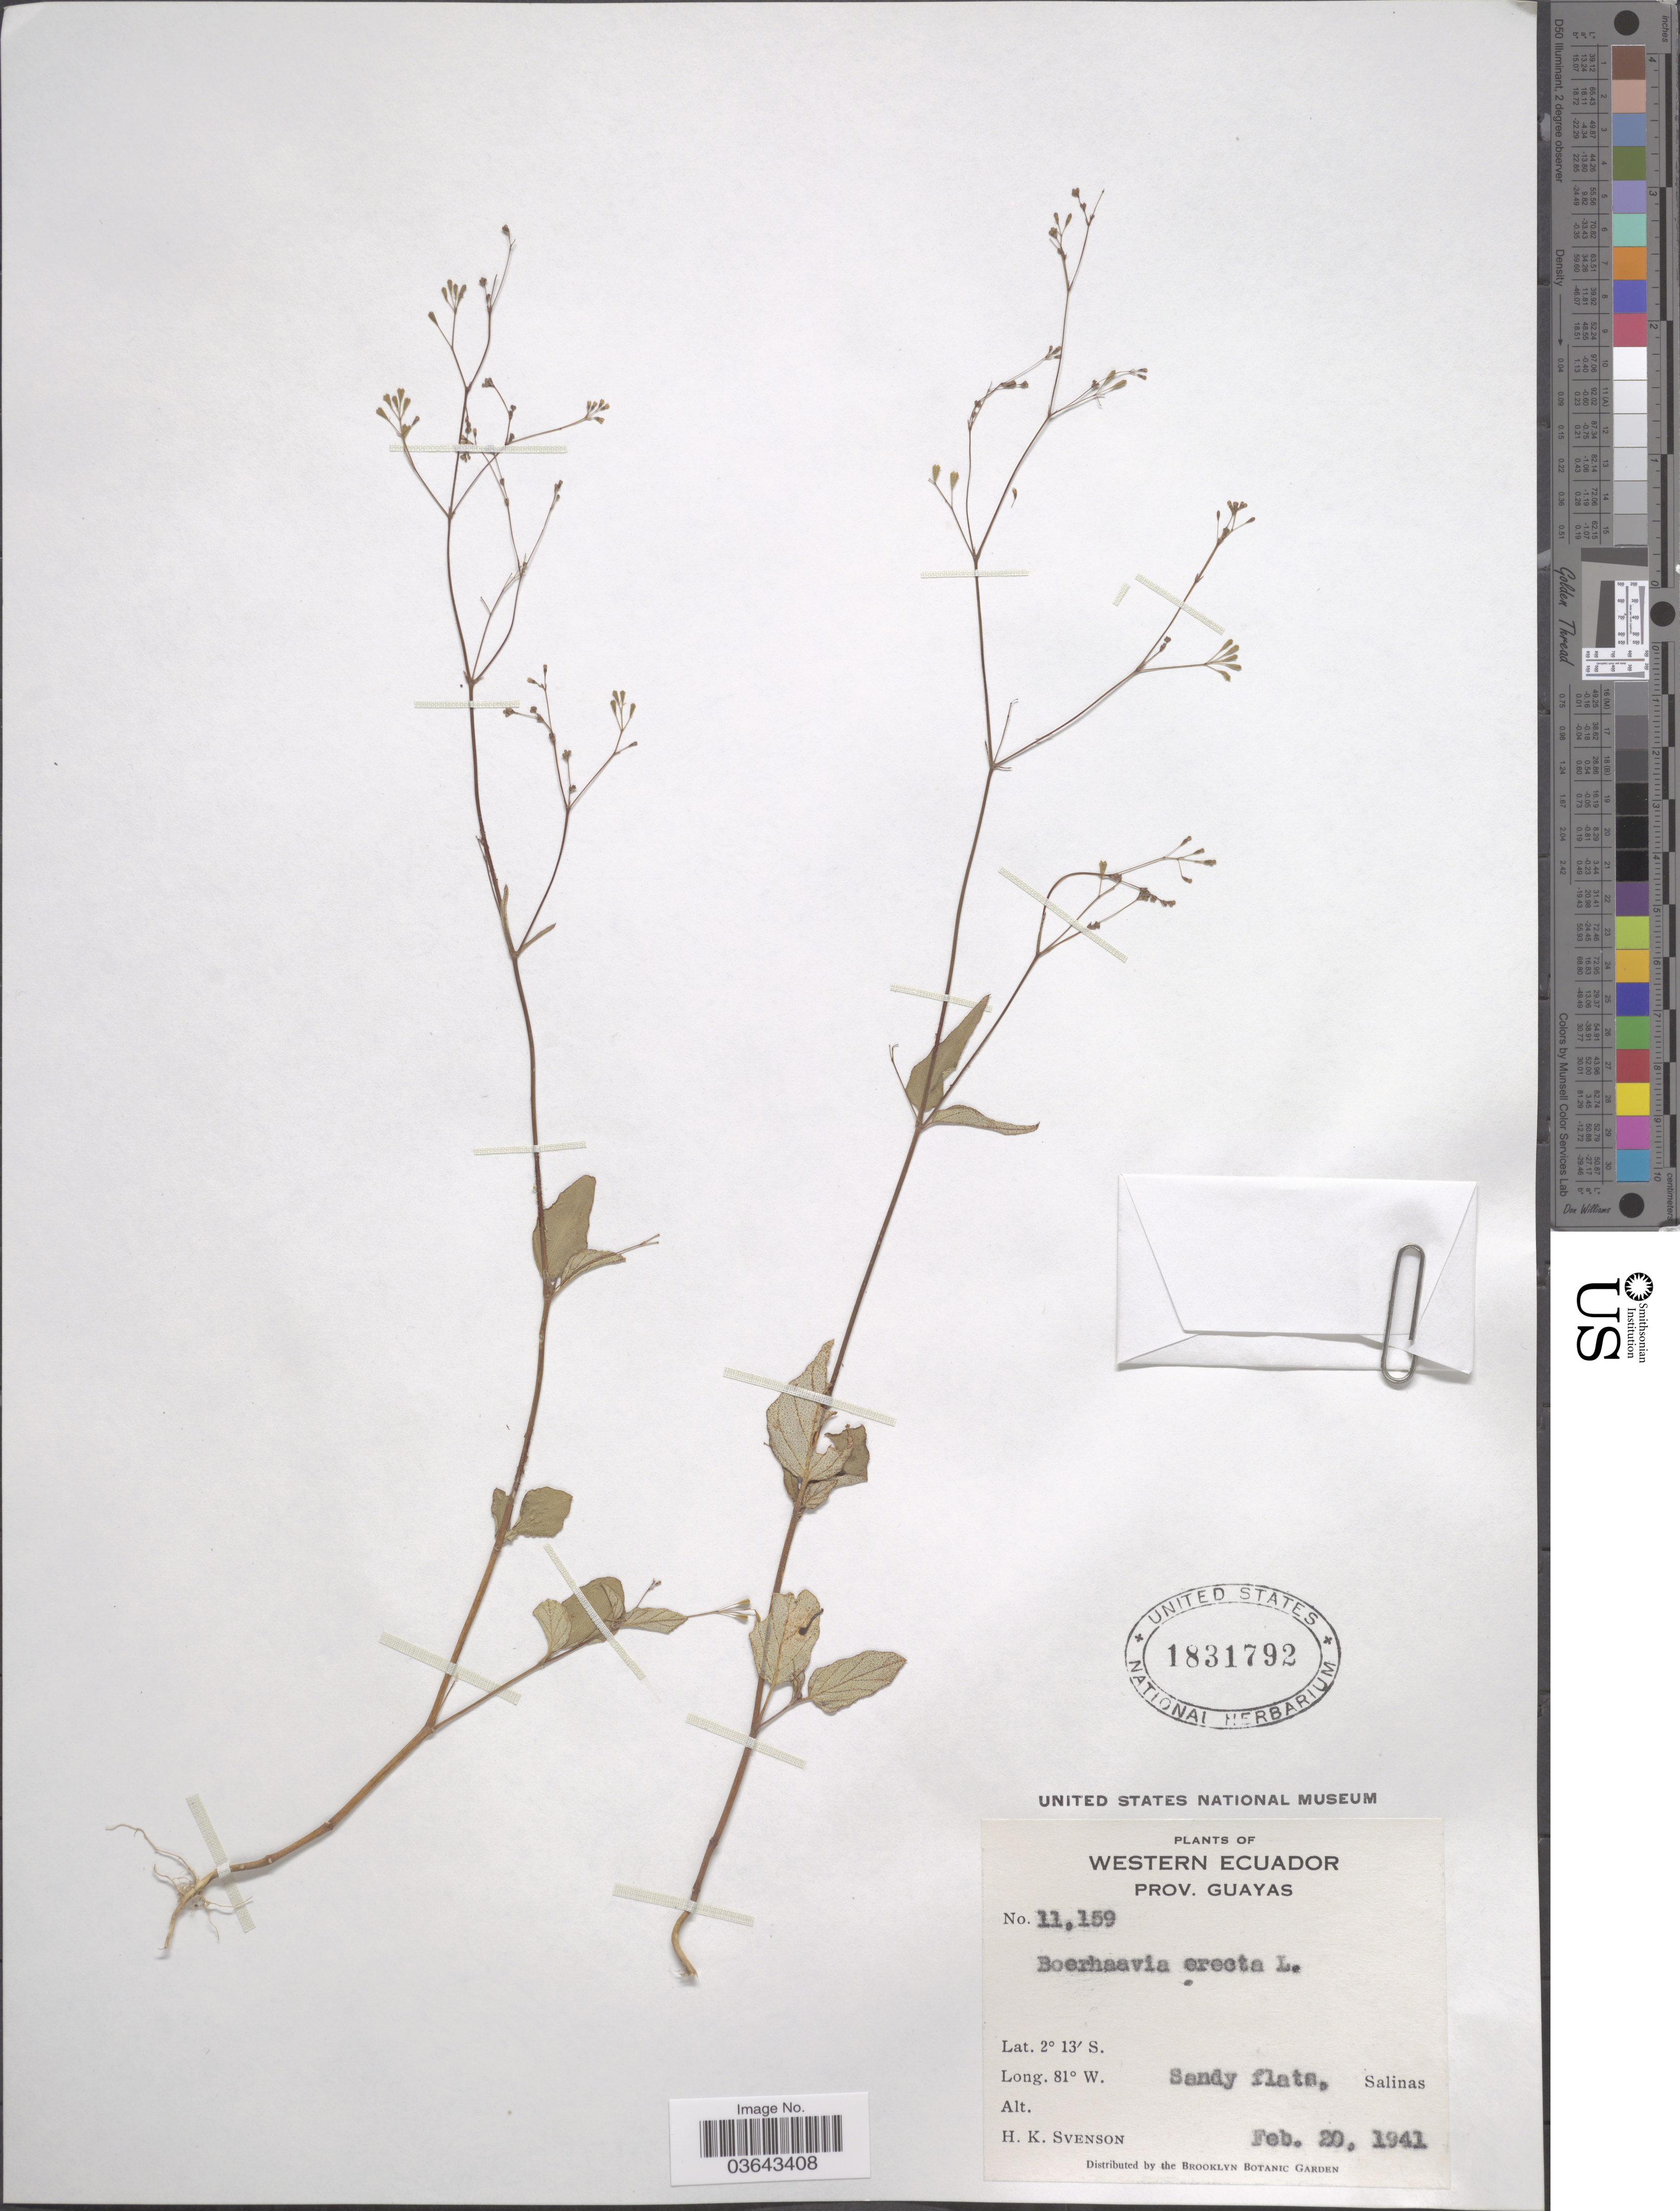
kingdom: Plantae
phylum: Tracheophyta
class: Magnoliopsida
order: Caryophyllales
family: Nyctaginaceae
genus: Boerhavia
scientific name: Boerhavia erecta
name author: L.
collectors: H. K. Svenson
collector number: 11159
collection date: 1941-02-20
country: Ecuador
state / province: Guayas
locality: Western Ecuador. Salinas.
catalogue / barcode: US 1831792